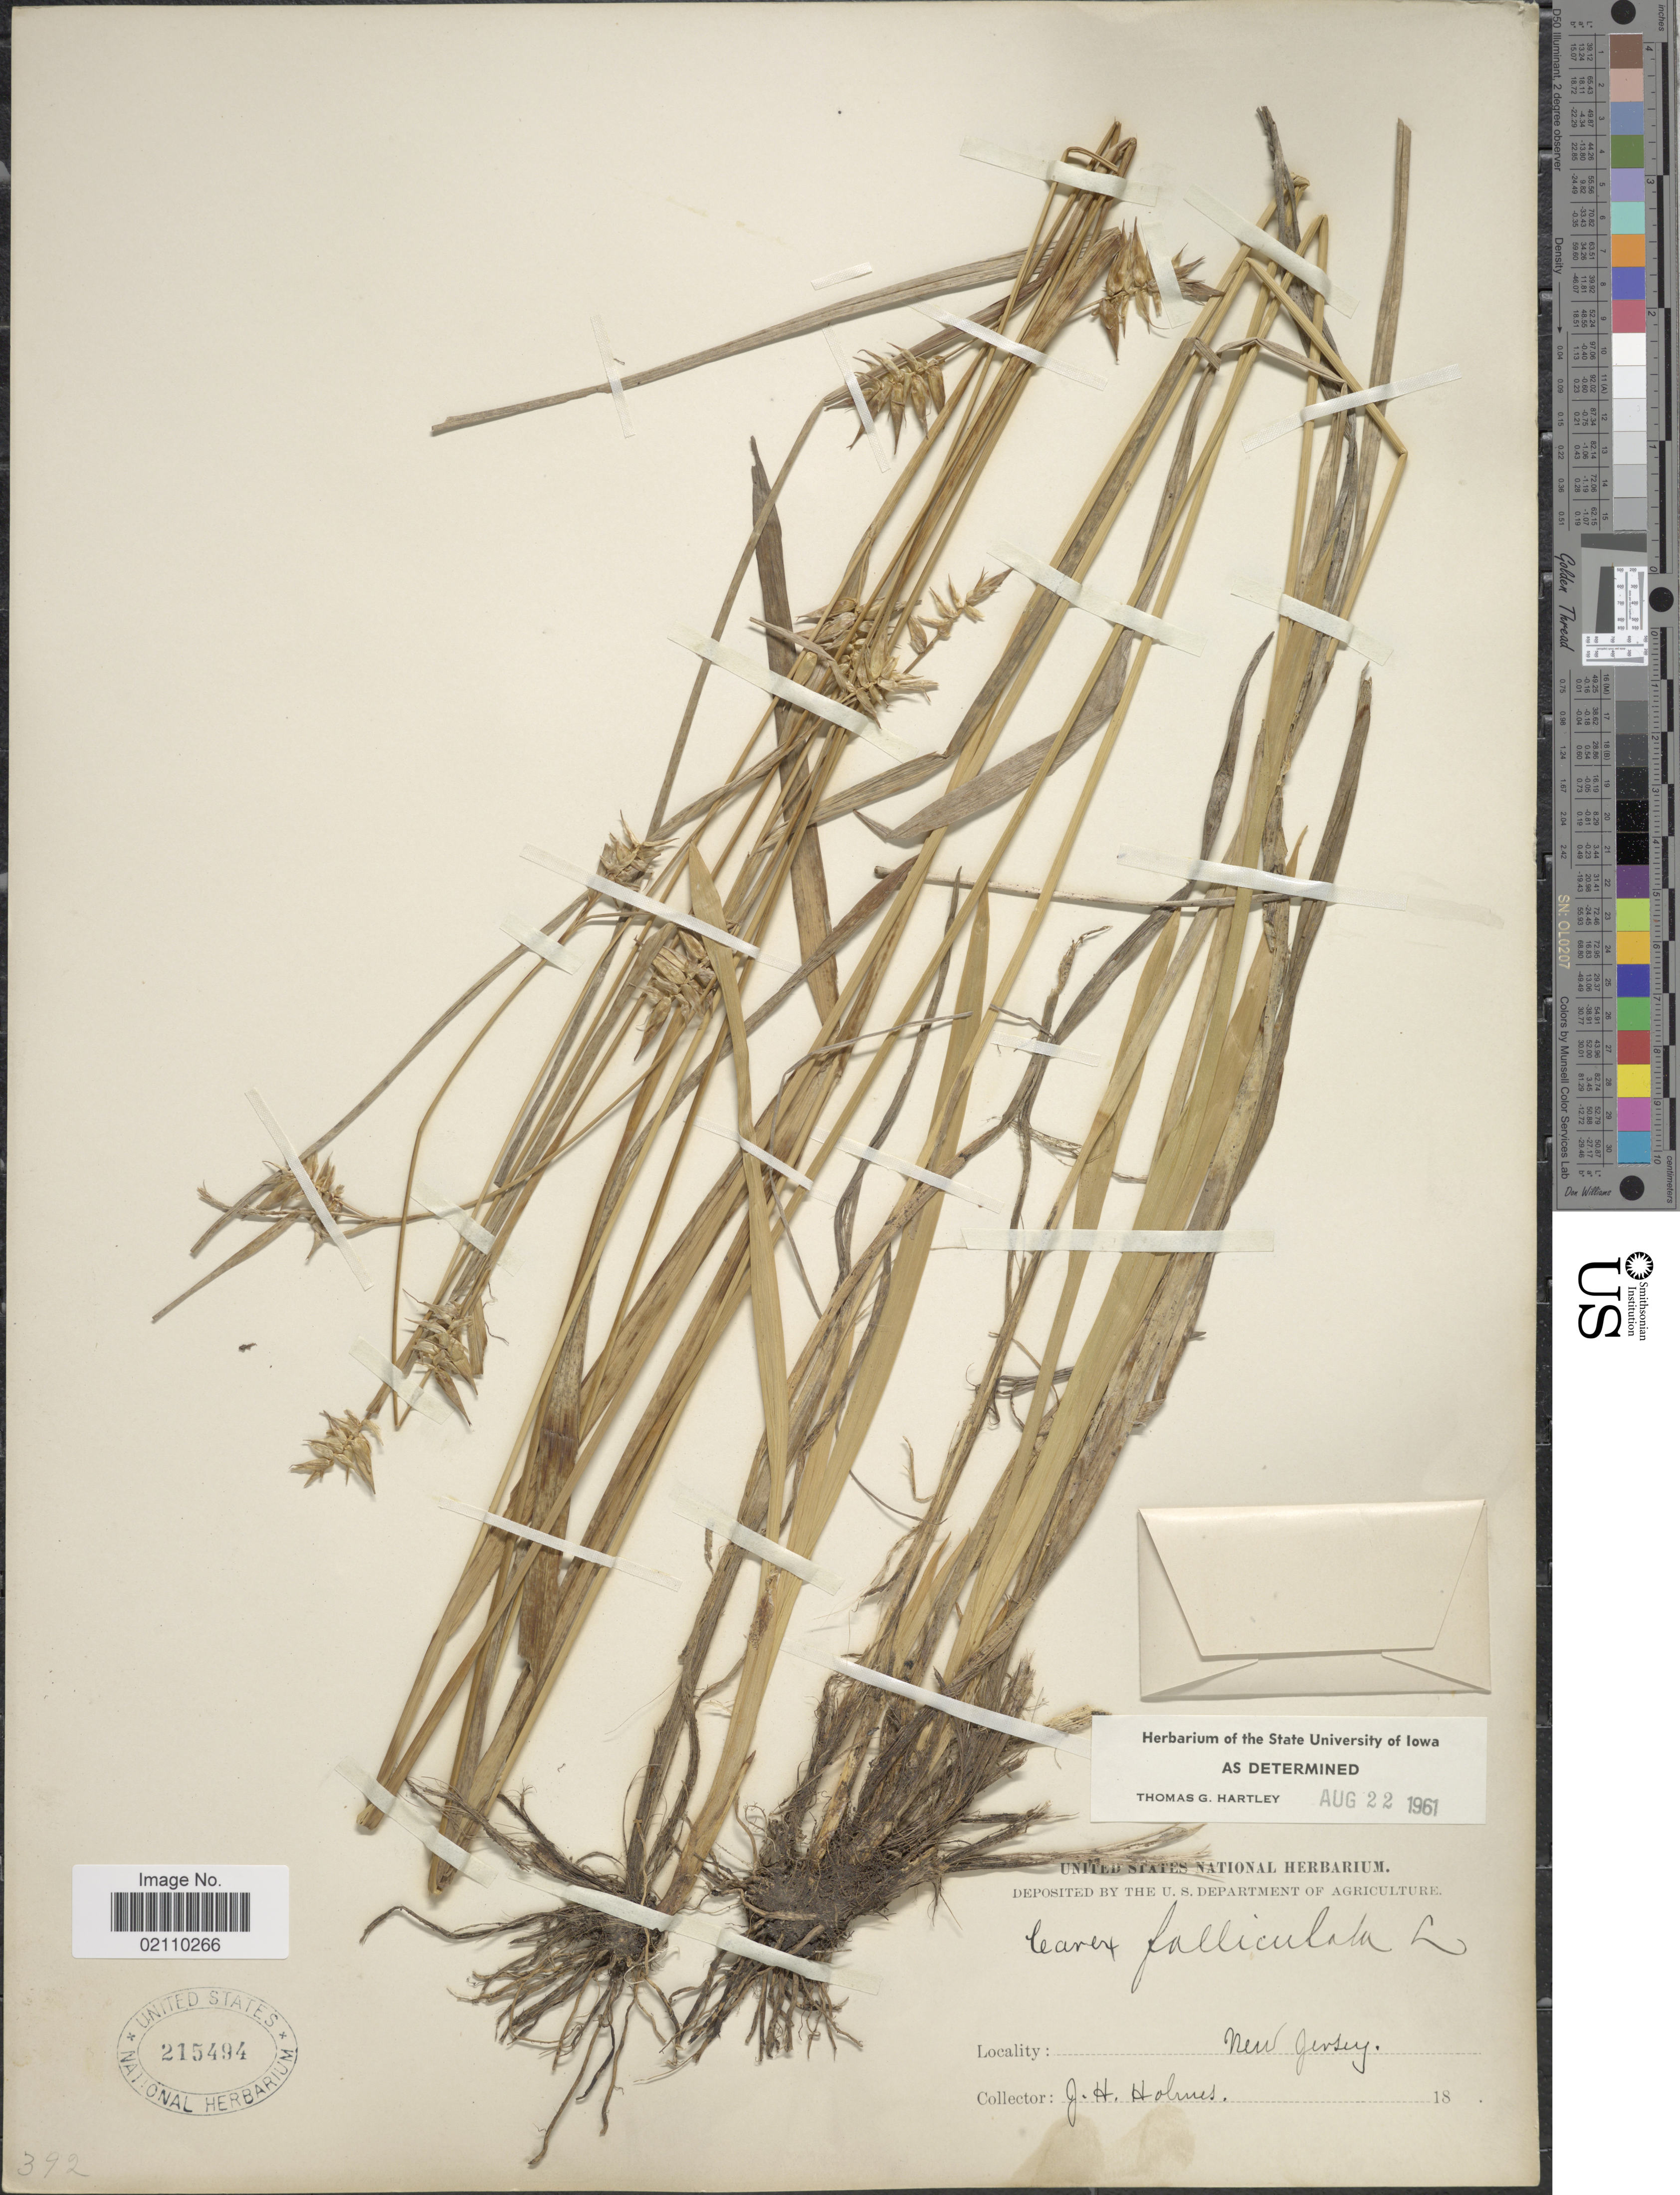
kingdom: Plantae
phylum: Tracheophyta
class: Liliopsida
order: Poales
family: Cyperaceae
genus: Carex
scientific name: Carex folliculata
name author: L.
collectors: J. Holmes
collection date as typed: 18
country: United States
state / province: New Jersey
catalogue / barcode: US 215494